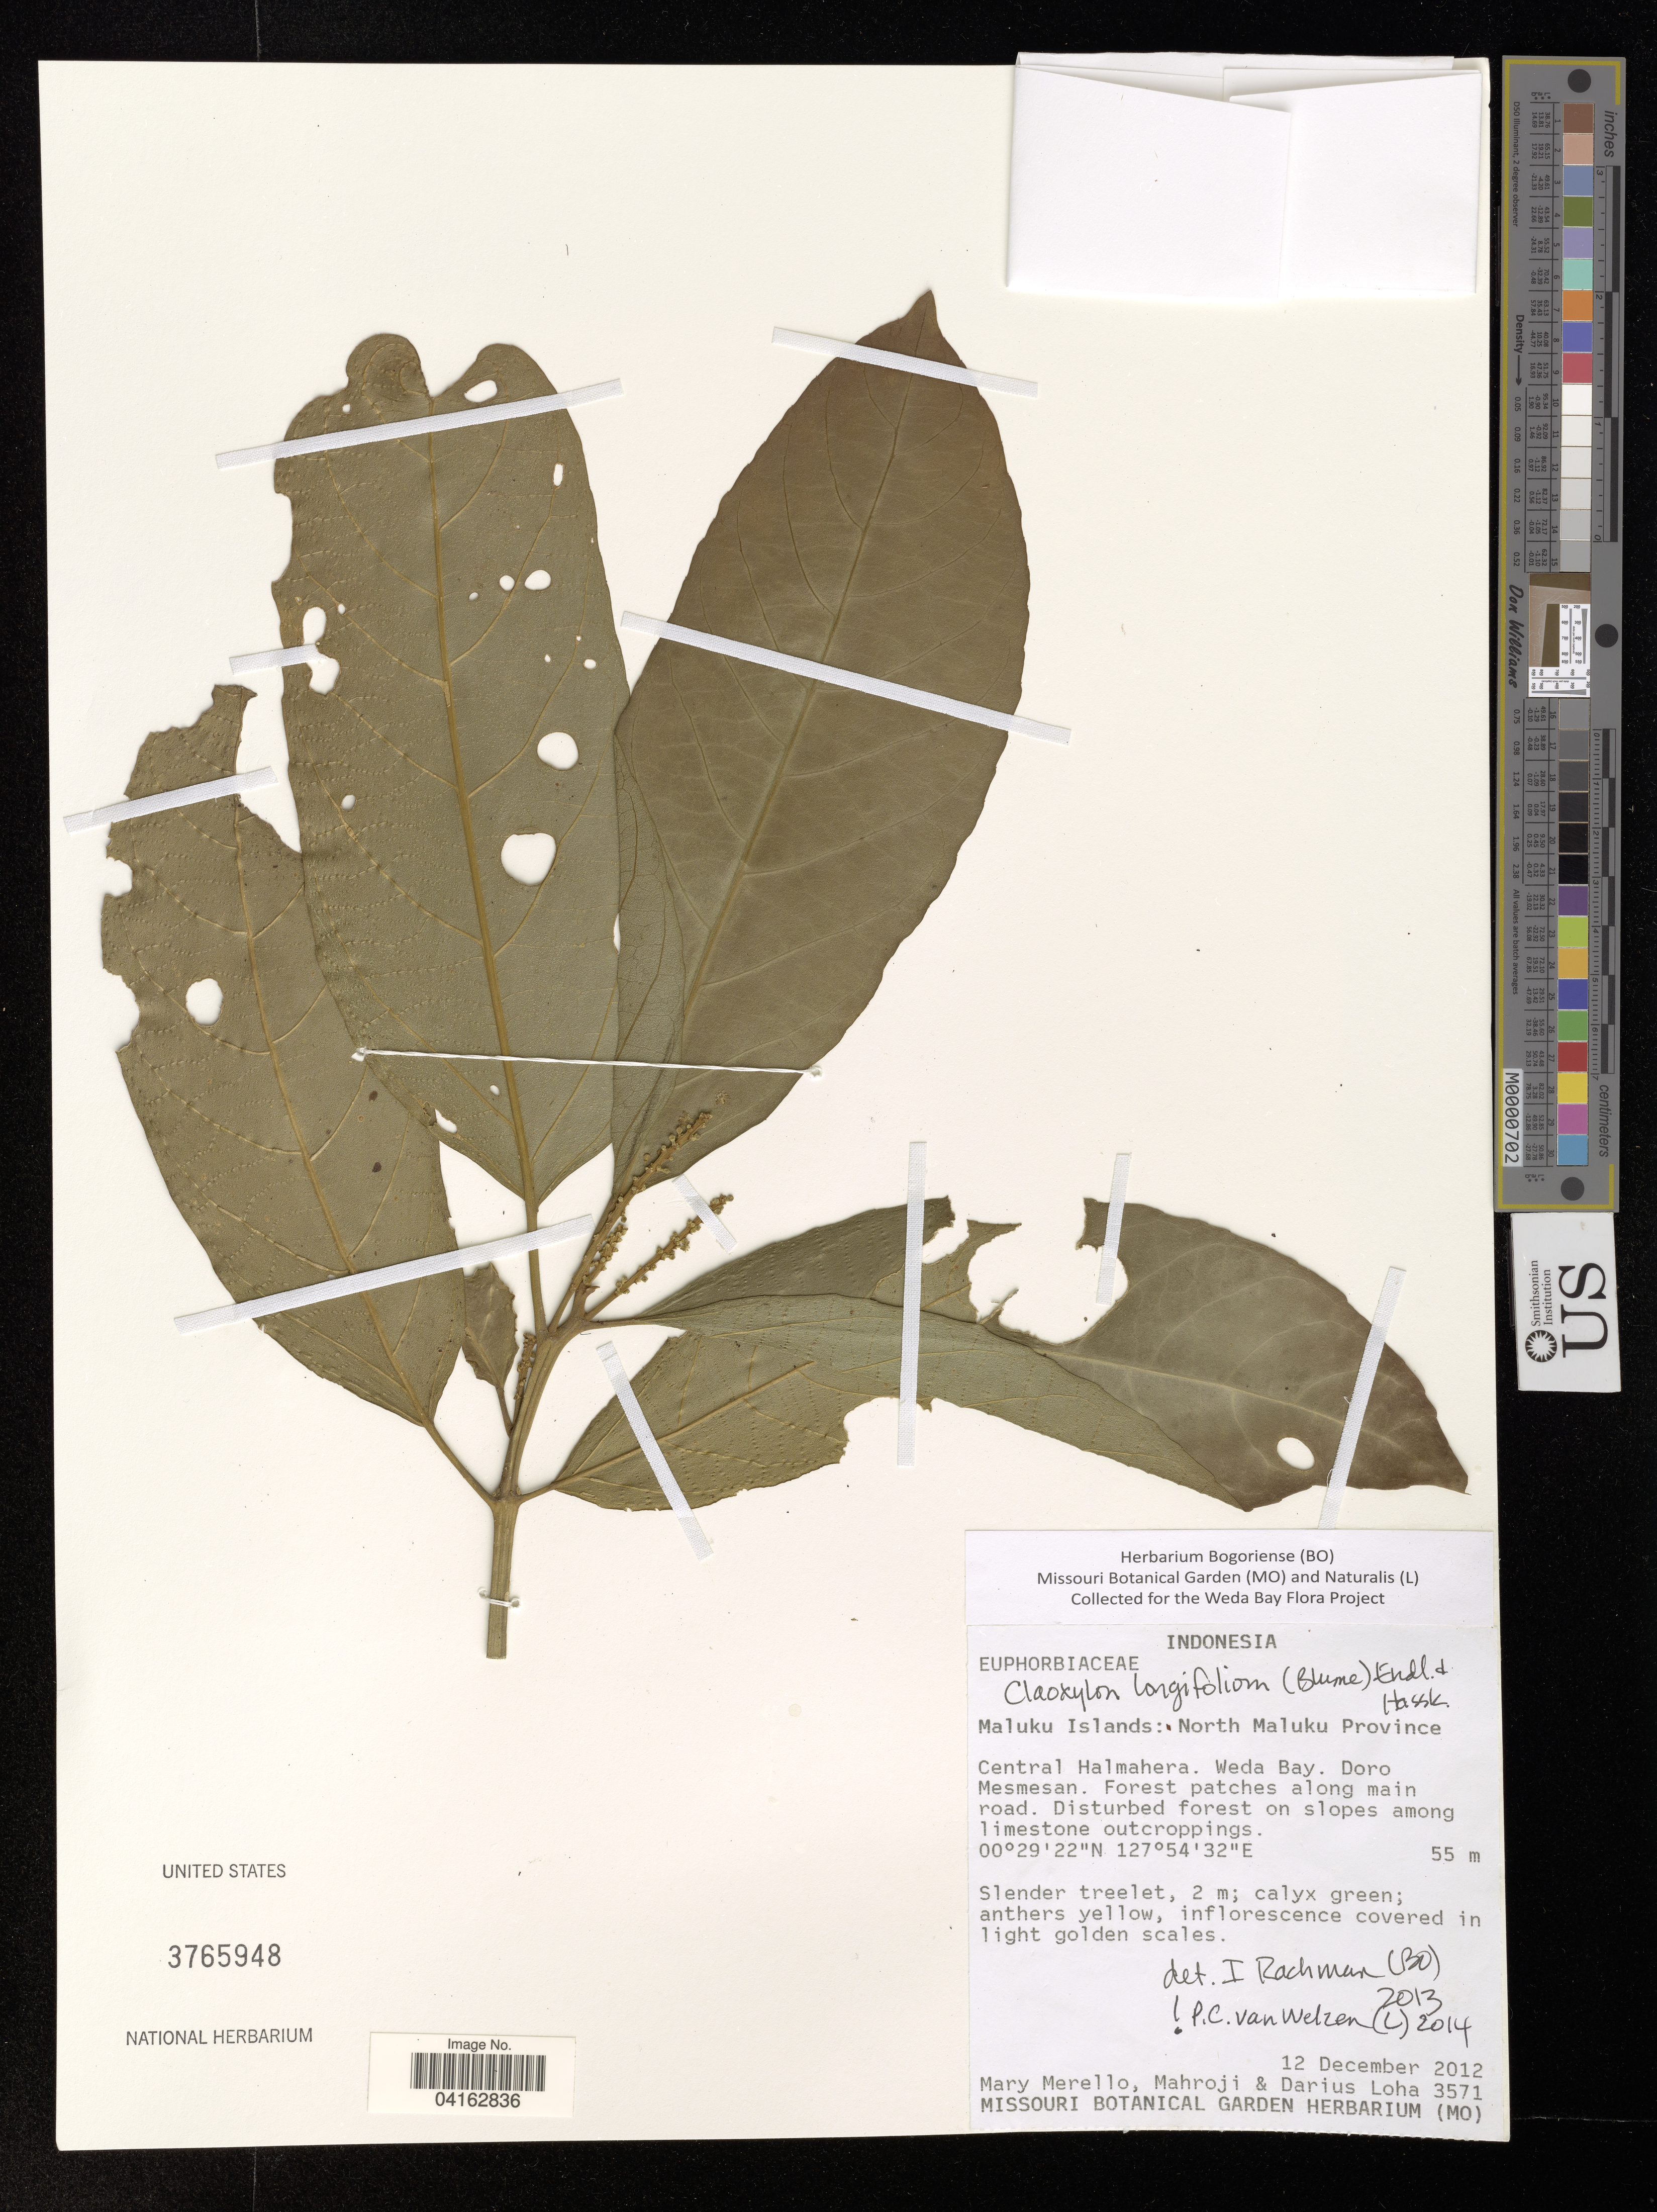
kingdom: Plantae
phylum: Tracheophyta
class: Magnoliopsida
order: Malpighiales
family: Euphorbiaceae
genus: Claoxylon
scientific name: Claoxylon longifolium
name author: (Blume) Endl. & Hassk.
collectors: M. Merello, R. Mahroji & D. Loha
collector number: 3571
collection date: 2012-12-12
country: Indonesia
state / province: Maluku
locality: Maluku Islands: North Maluku Province. Central Halmahera. Weda Bay. Doro Mesmesan.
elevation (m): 55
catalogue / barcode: US 3765948